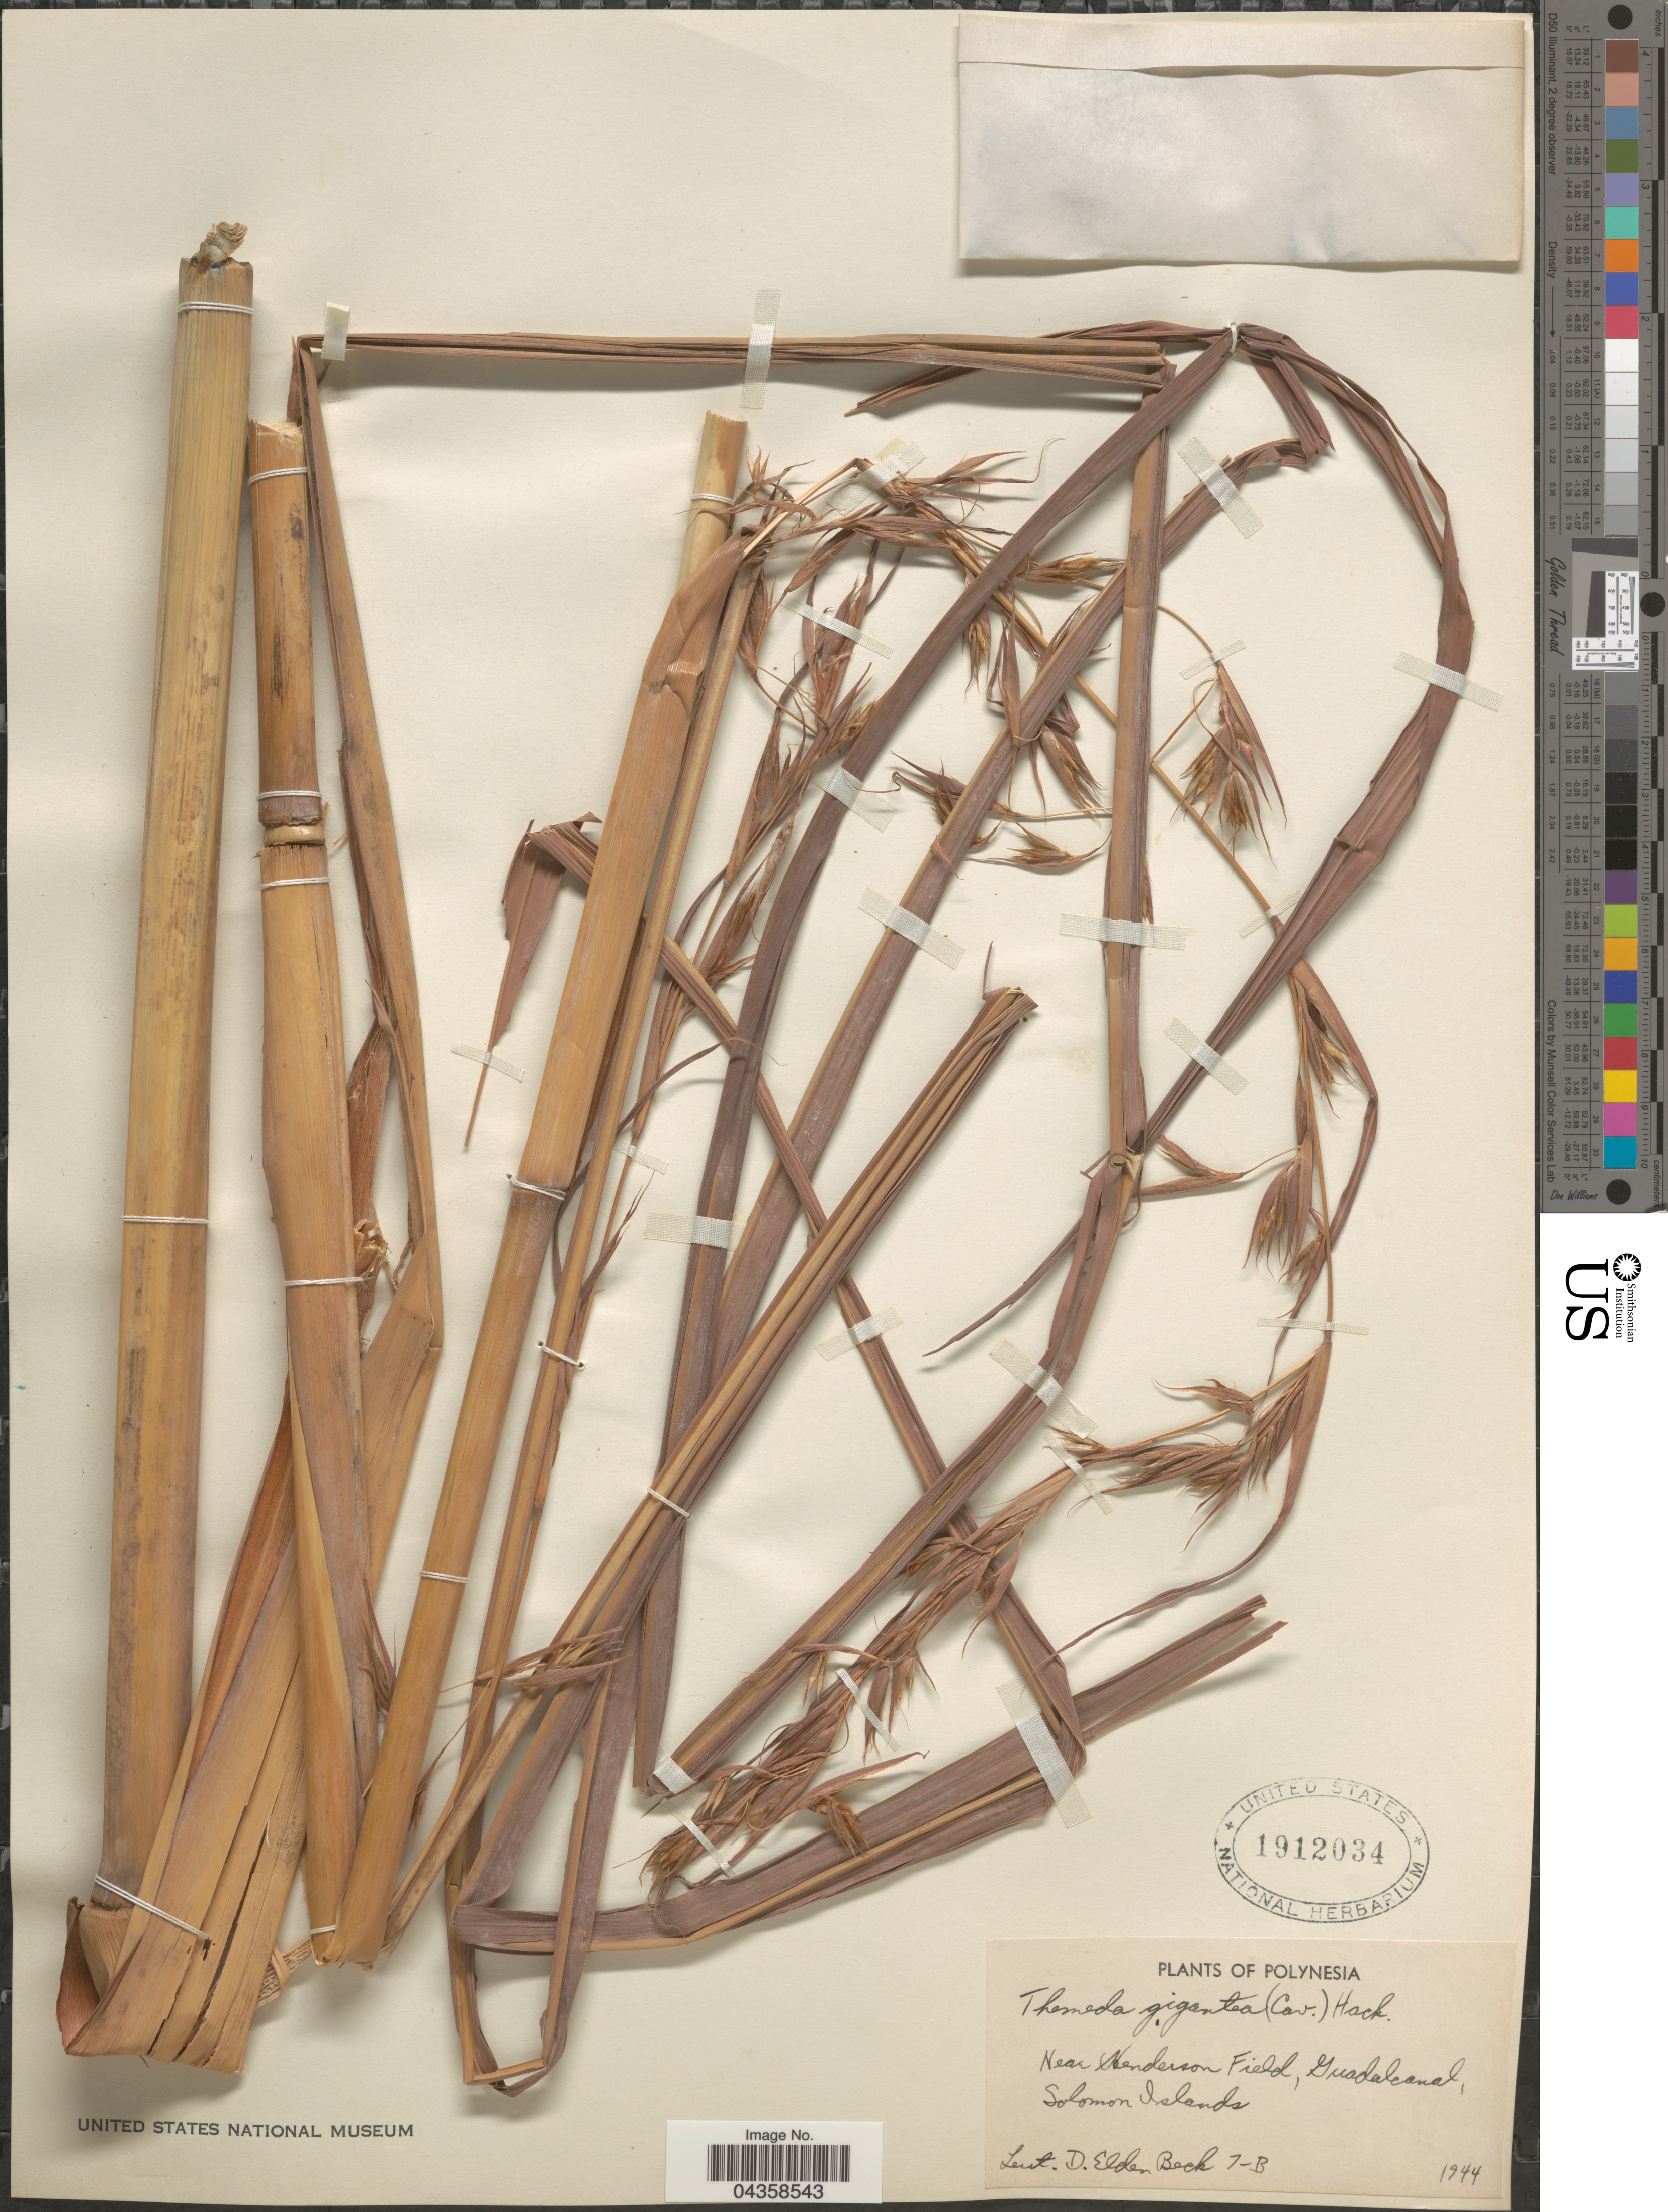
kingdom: Plantae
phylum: Tracheophyta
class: Liliopsida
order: Poales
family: Poaceae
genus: Themeda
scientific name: Themeda gigantea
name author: Hack.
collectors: E.D. Beck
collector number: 7-B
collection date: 1944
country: Solomon Islands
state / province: Solomon Islands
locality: Polynesia. Near Henderson Field, Guadalcanal.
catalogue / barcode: US 1912034